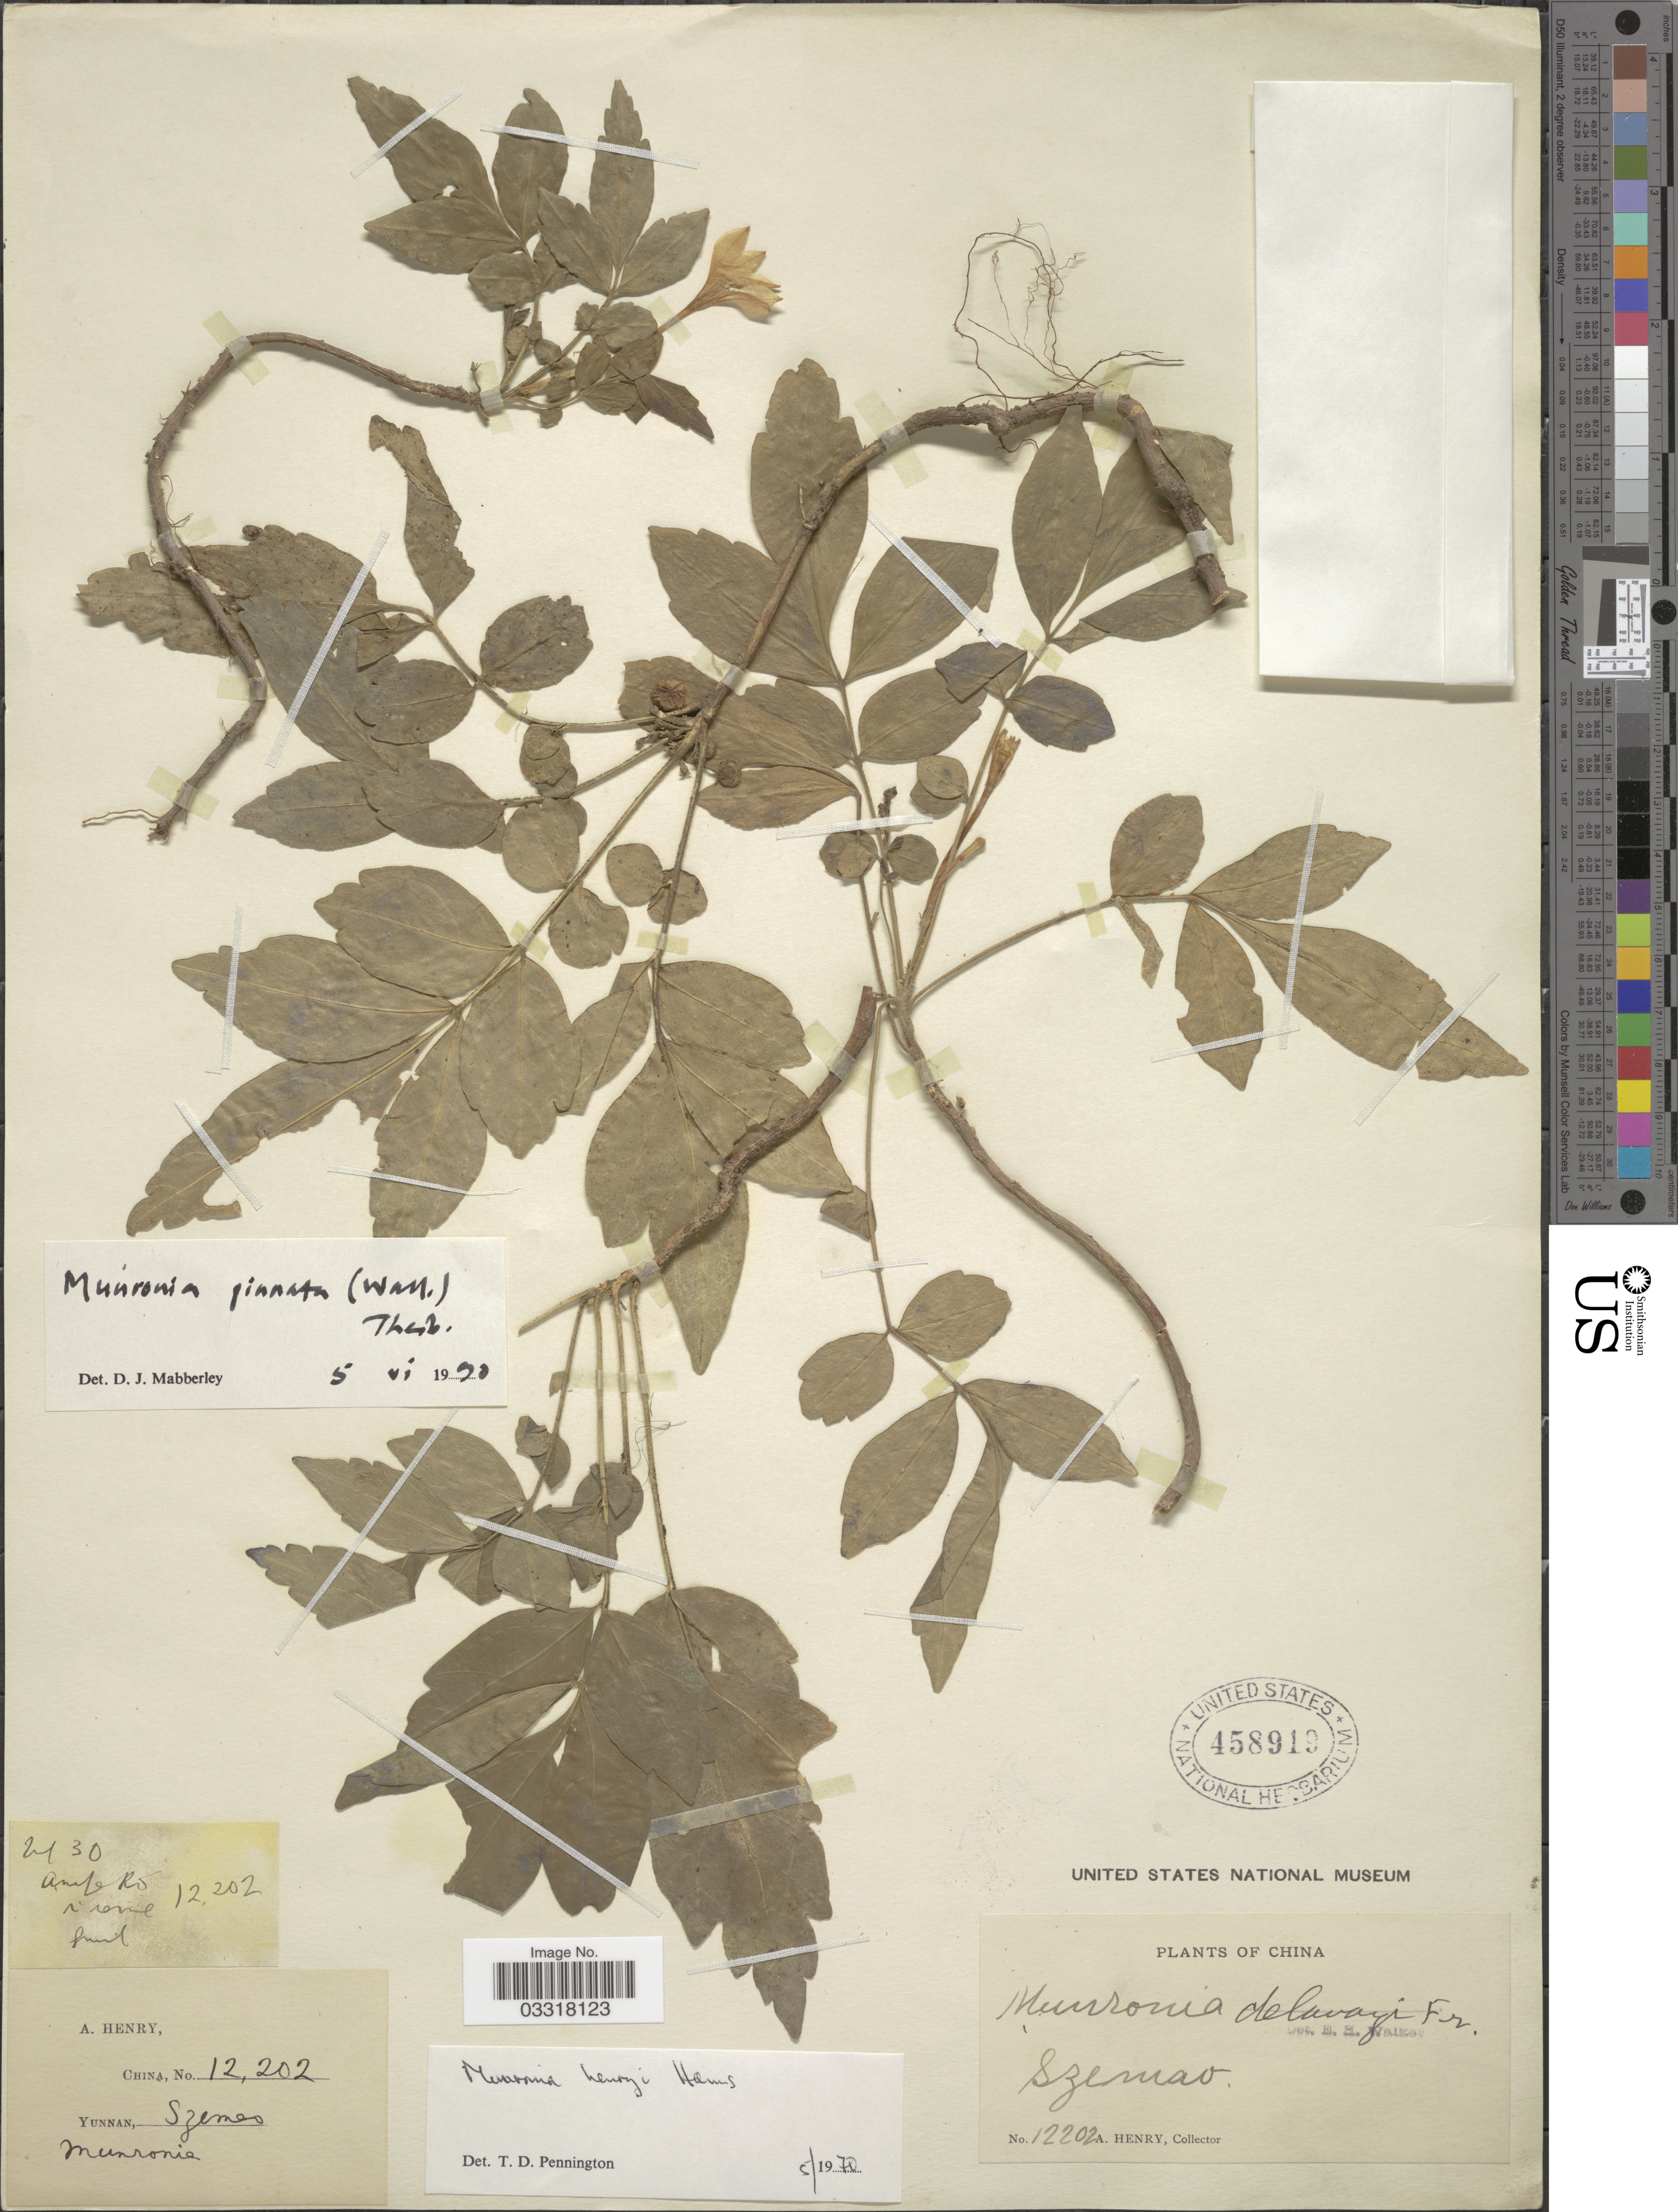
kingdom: Plantae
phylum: Tracheophyta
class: Magnoliopsida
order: Sapindales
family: Meliaceae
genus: Munronia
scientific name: Munronia pinnata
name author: (Wall.) Theobald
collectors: A. Henry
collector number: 12202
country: China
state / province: Yunnan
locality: [illegible text]. Szemao.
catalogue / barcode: US 458919